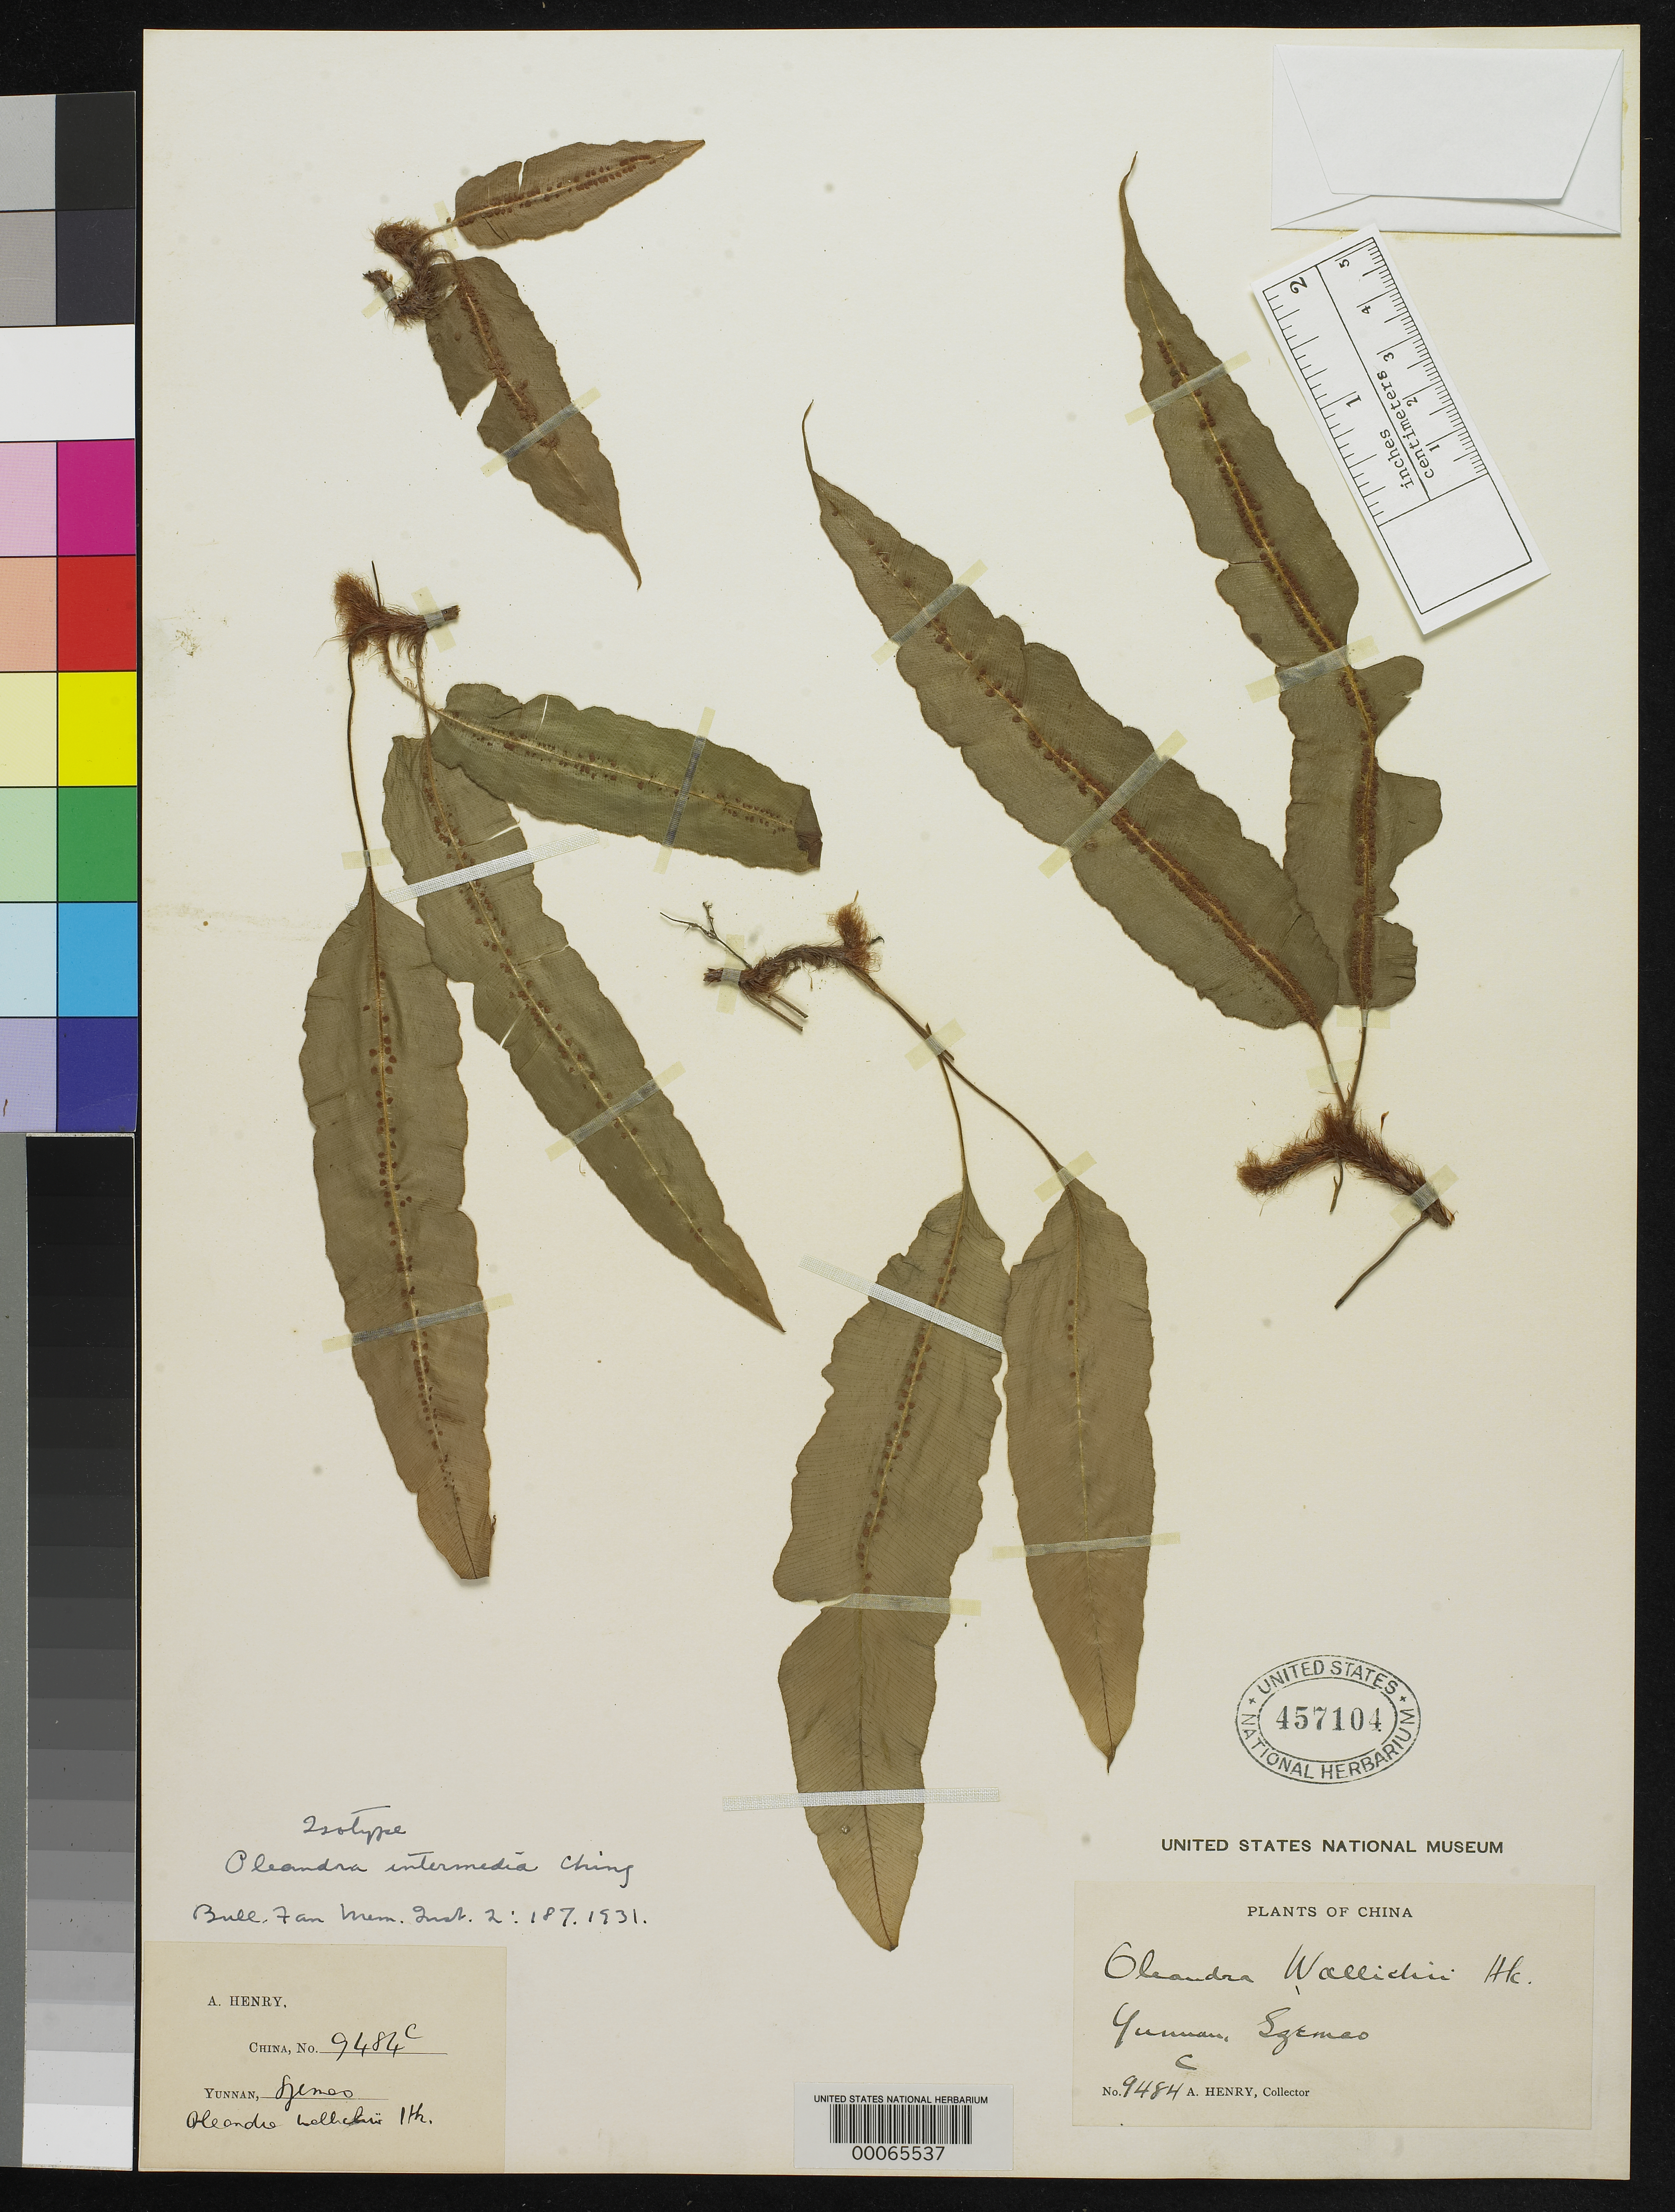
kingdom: Plantae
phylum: Tracheophyta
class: Polypodiopsida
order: Polypodiales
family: Oleandraceae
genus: Oleandra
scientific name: Oleandra intermedia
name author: Ching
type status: Type Collection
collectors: A. Henry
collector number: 9484 C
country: China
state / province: Yunnan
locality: Szemao.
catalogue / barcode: US 457104